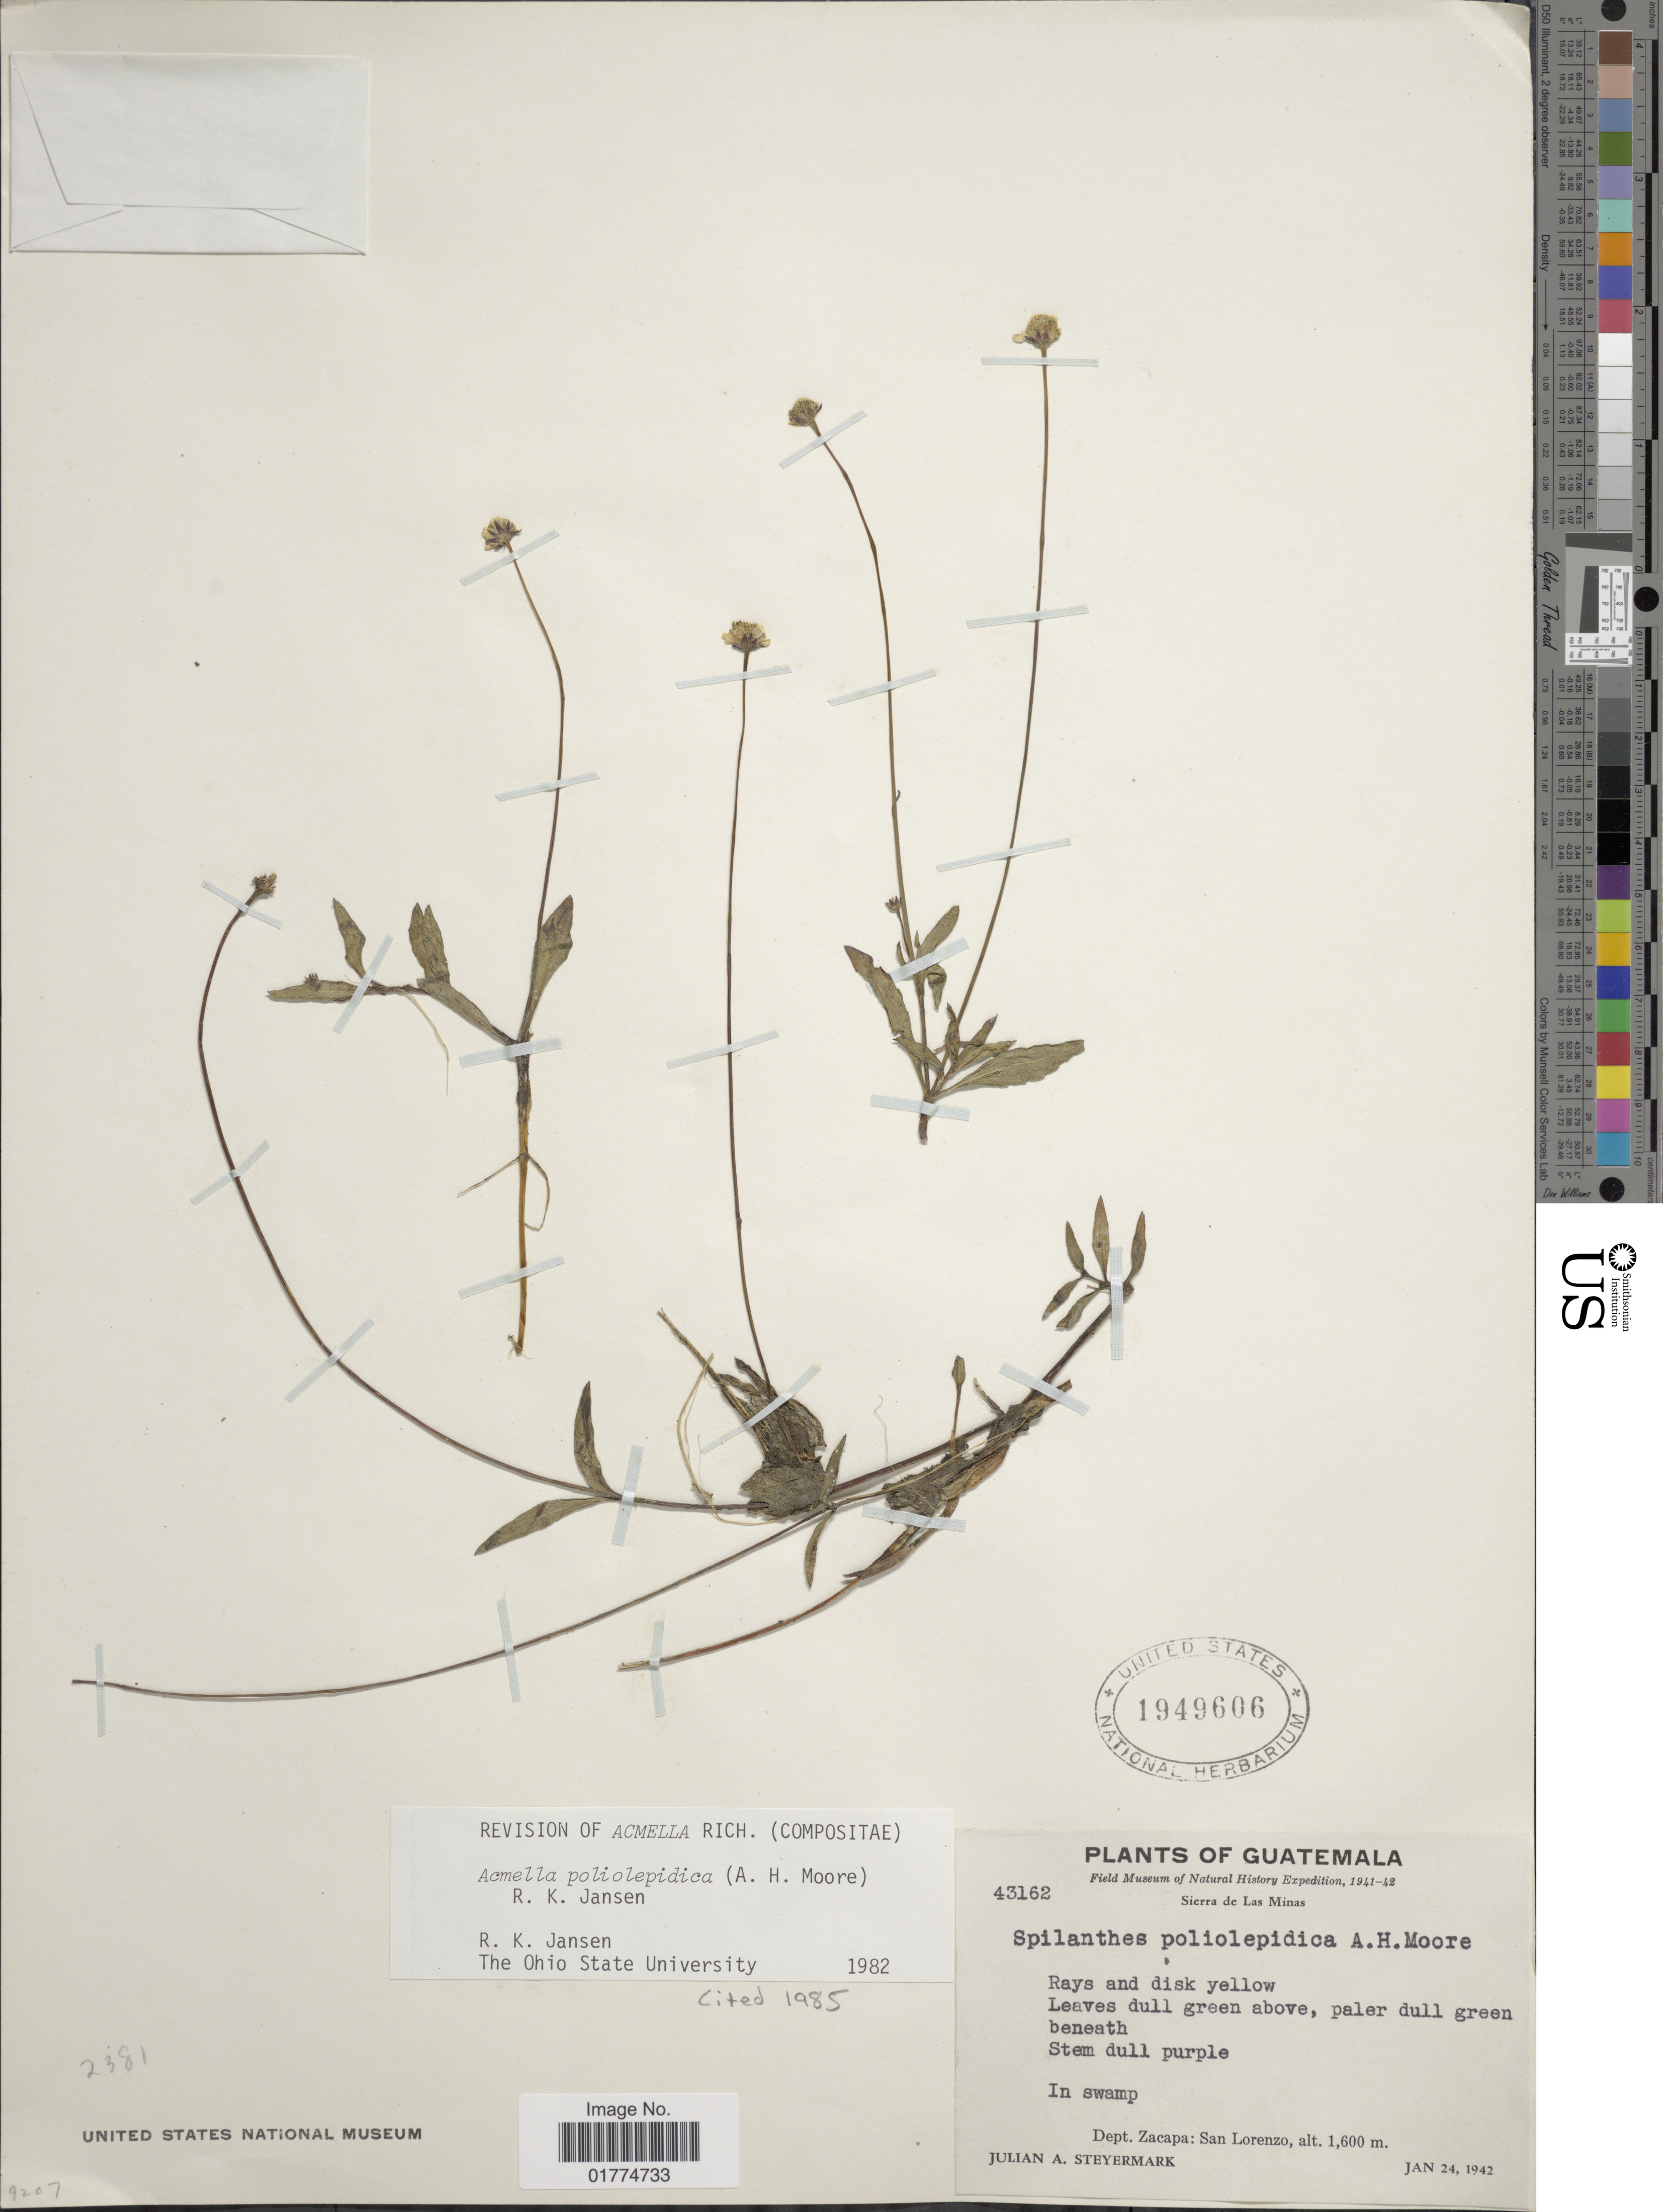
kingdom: Plantae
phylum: Tracheophyta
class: Magnoliopsida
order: Asterales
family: Asteraceae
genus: Acmella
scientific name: Acmella poliolepidica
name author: A.H. Moore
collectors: J. Steyermark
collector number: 43162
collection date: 1942-01-24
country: Guatemala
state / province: Zacapa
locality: Sierra de Las Minas. San Lorenzo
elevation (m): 1600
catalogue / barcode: US 1949606